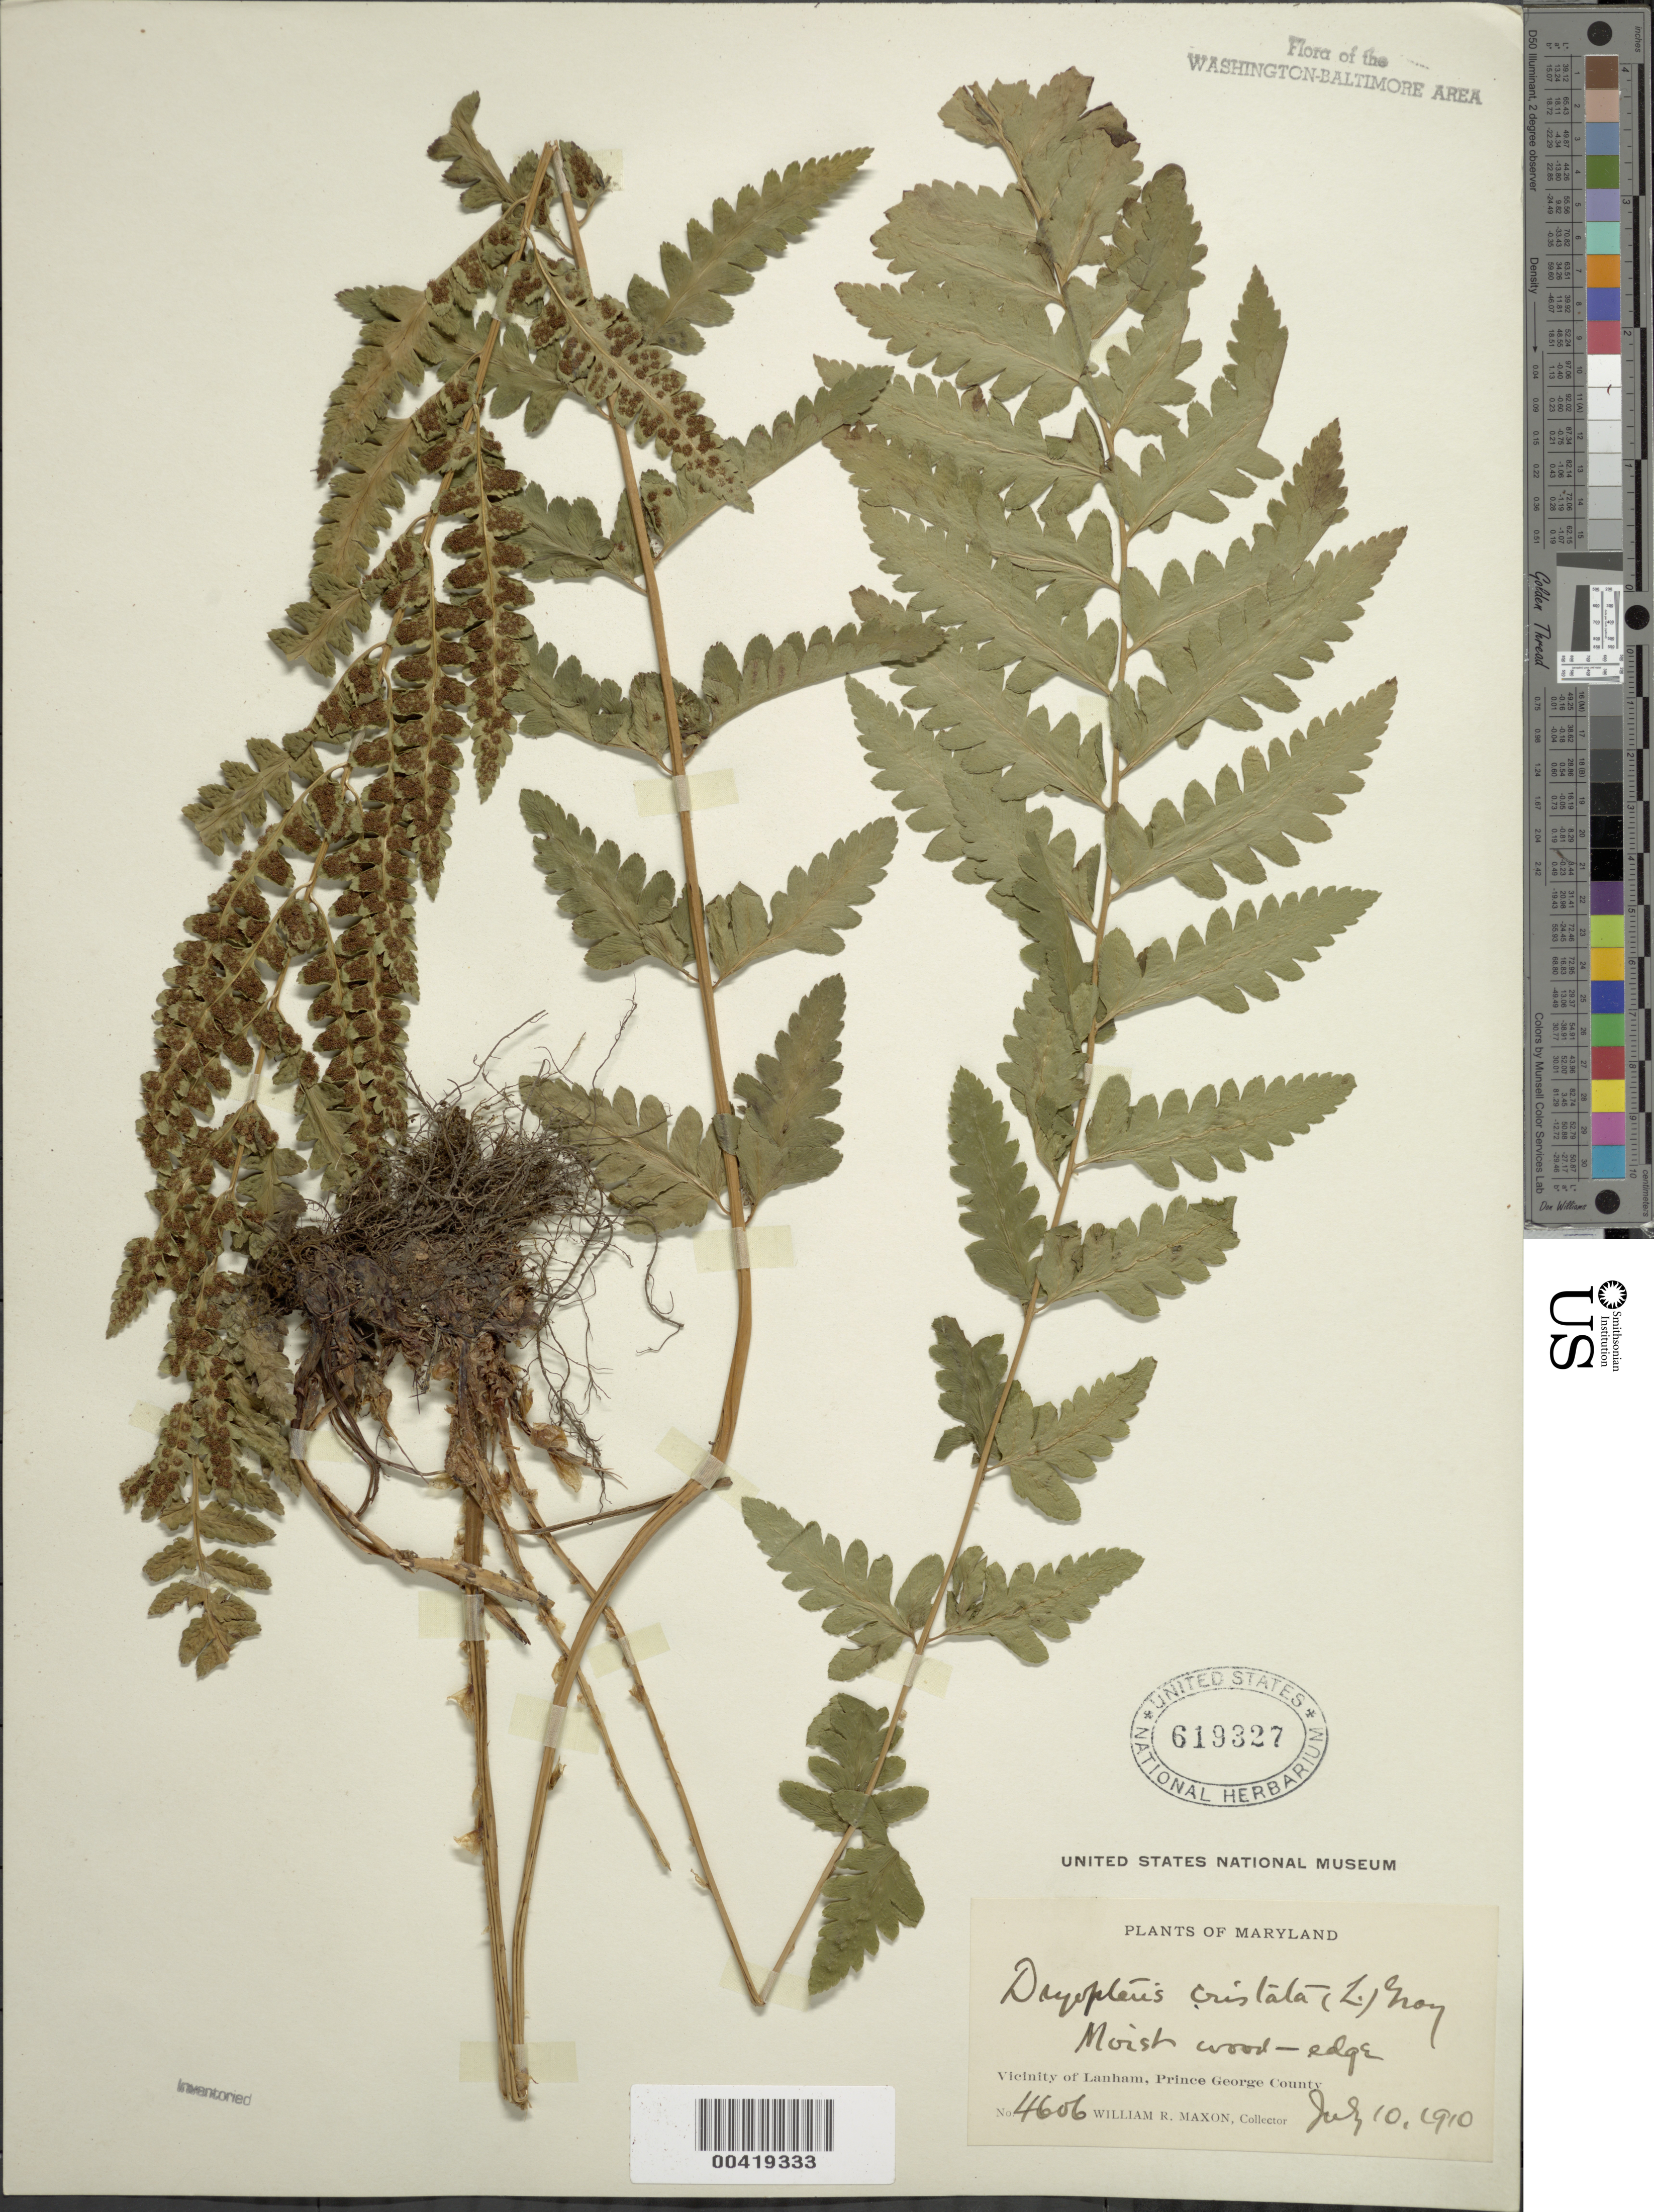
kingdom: Plantae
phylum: Tracheophyta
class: Polypodiopsida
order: Polypodiales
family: Dryopteridaceae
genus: Dryopteris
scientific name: Dryopteris cristata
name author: (L.) A. Gray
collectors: W. R. Maxon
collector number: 4606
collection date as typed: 10 Jul 1910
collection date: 1910-07-10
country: United States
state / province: Maryland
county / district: Prince George's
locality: Lanham vicinity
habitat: Moist wood-edge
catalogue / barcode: US 619327